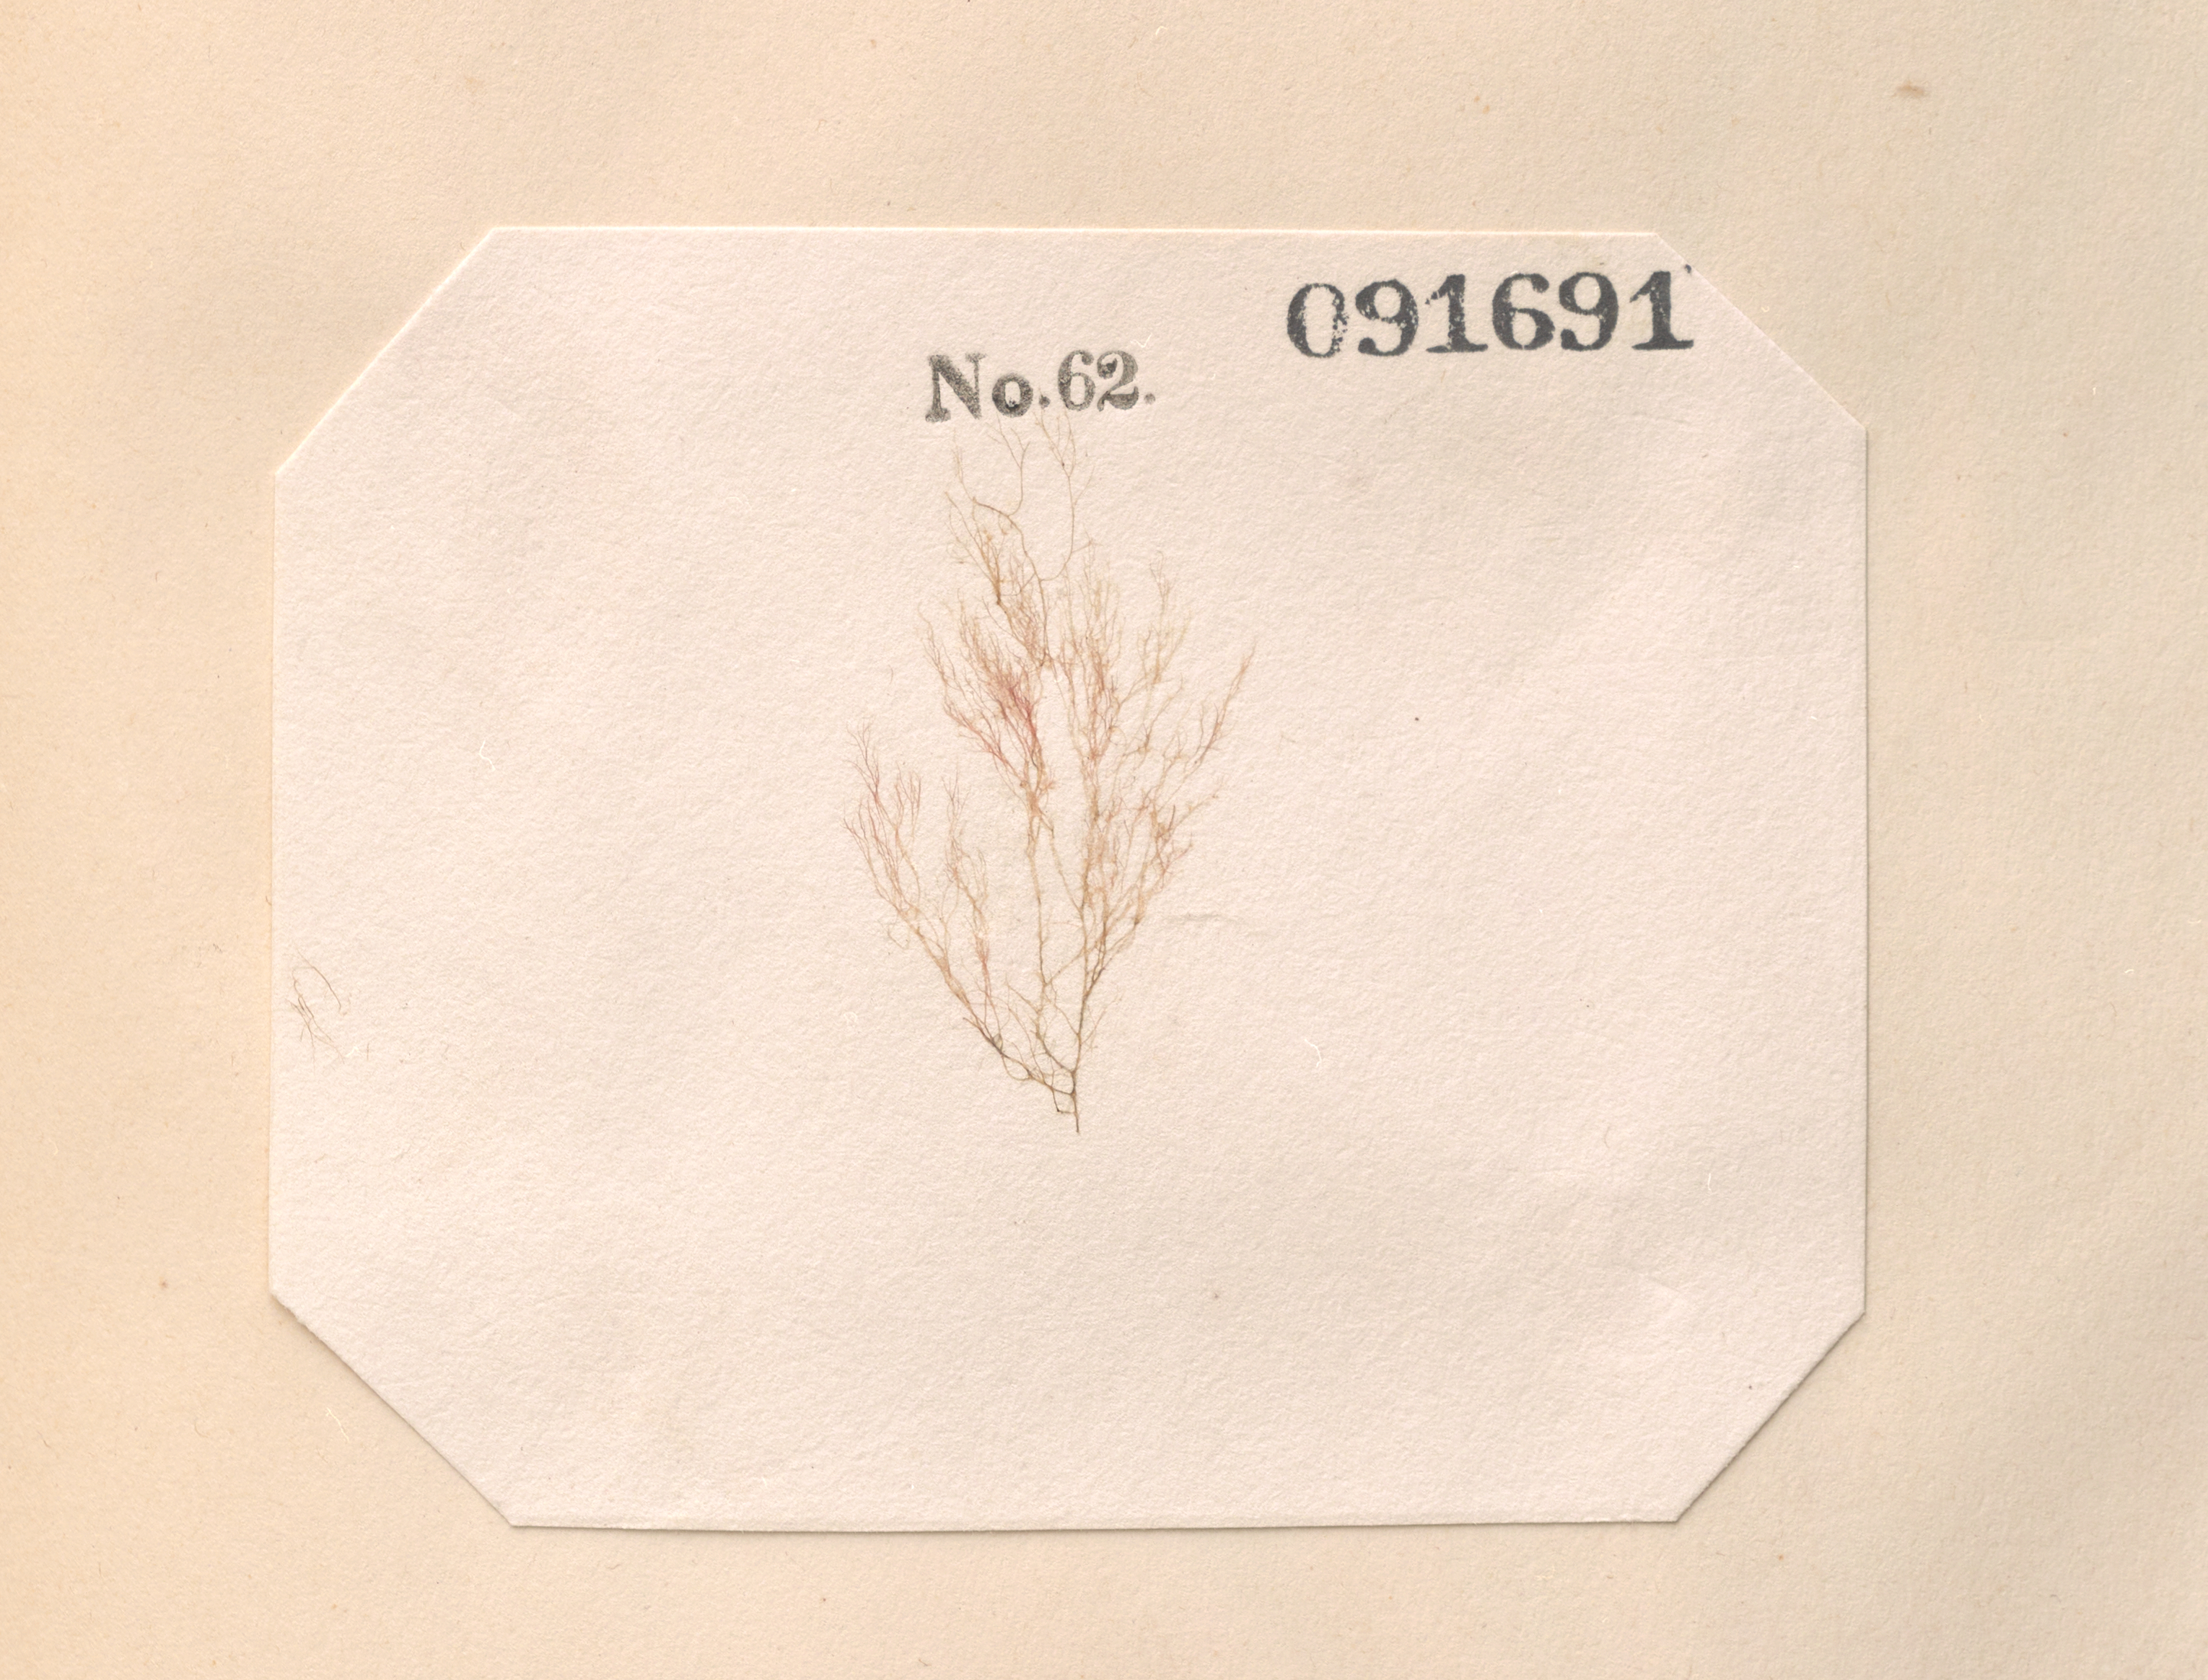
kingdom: Plantae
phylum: Rhodophyta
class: Florideophyceae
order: Ceramiales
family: Rhodomelaceae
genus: Carradoriella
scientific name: Carradoriella denudata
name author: (Dillwyn) Savoie & G.W. Saunders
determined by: Algae name updating Project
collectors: C. Durant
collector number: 62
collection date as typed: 1850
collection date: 1850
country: United States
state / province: New York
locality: New York Harbor mouth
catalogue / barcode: US 91691